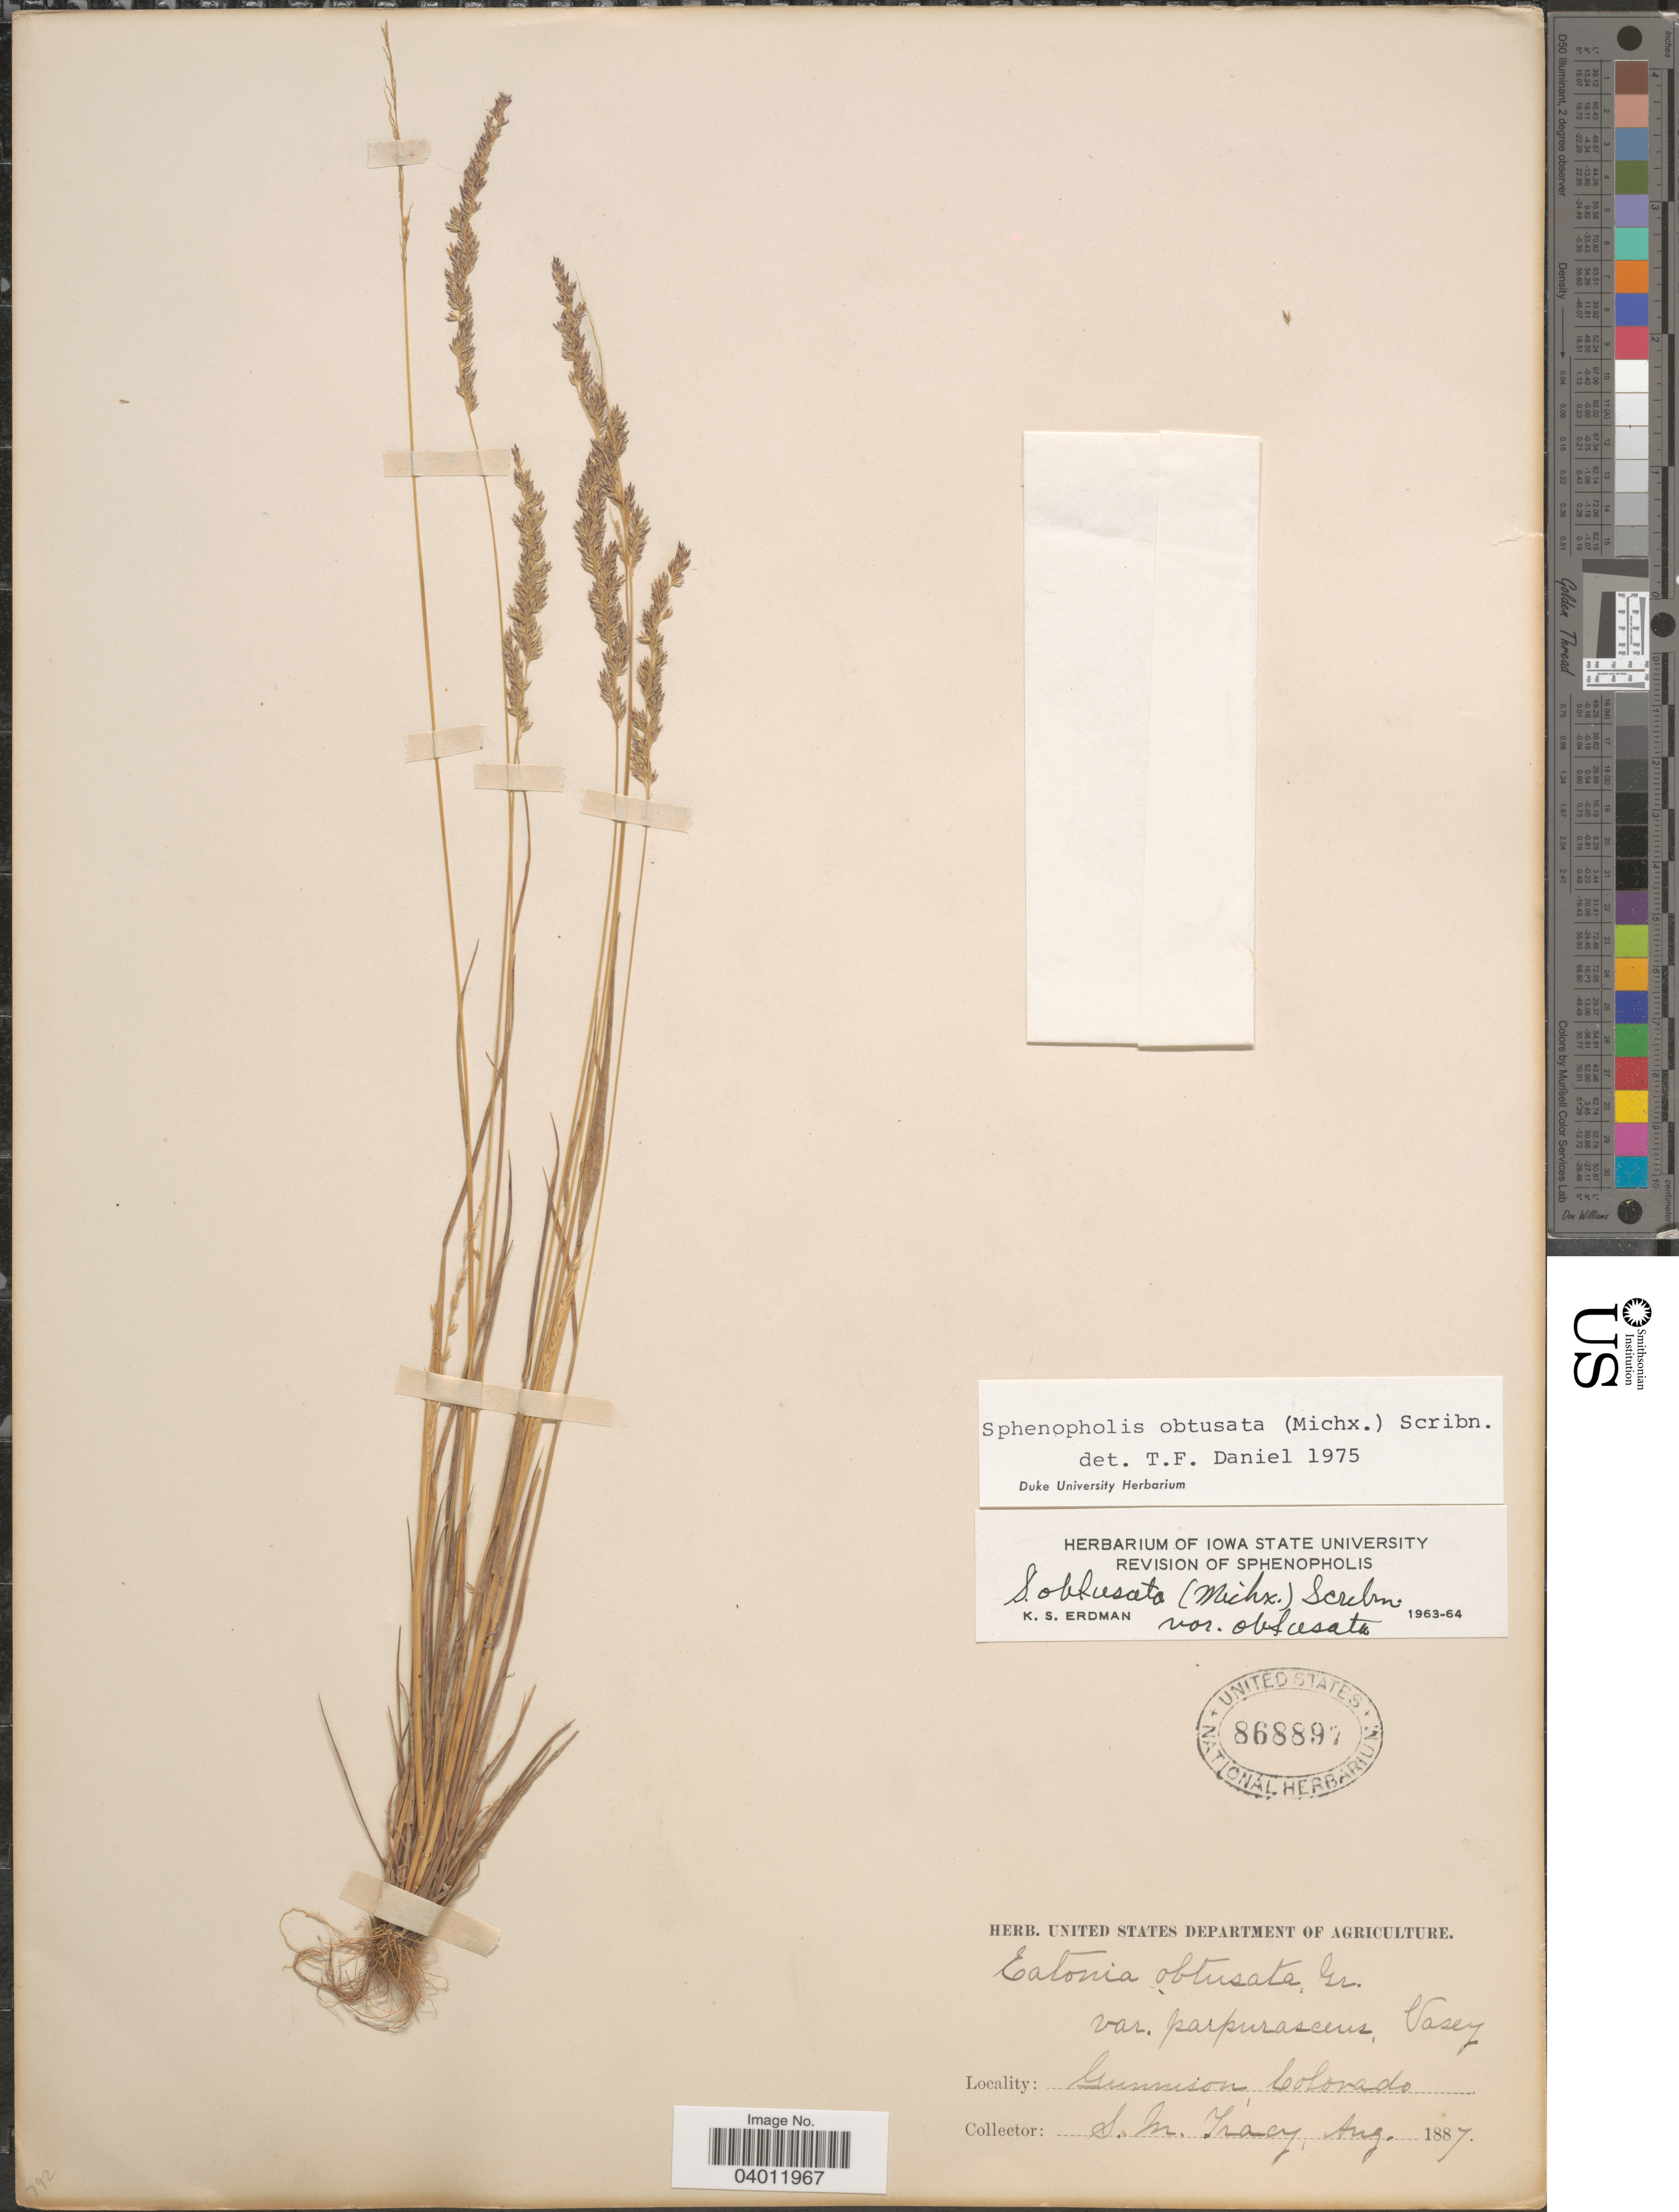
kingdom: Plantae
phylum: Tracheophyta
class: Liliopsida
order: Poales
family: Poaceae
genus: Sphenopholis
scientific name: Sphenopholis obtusata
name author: (Michx.) Scribn.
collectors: S. M. Tracy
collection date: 1887-08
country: United States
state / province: Colorado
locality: Gunnison.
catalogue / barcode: US 868897